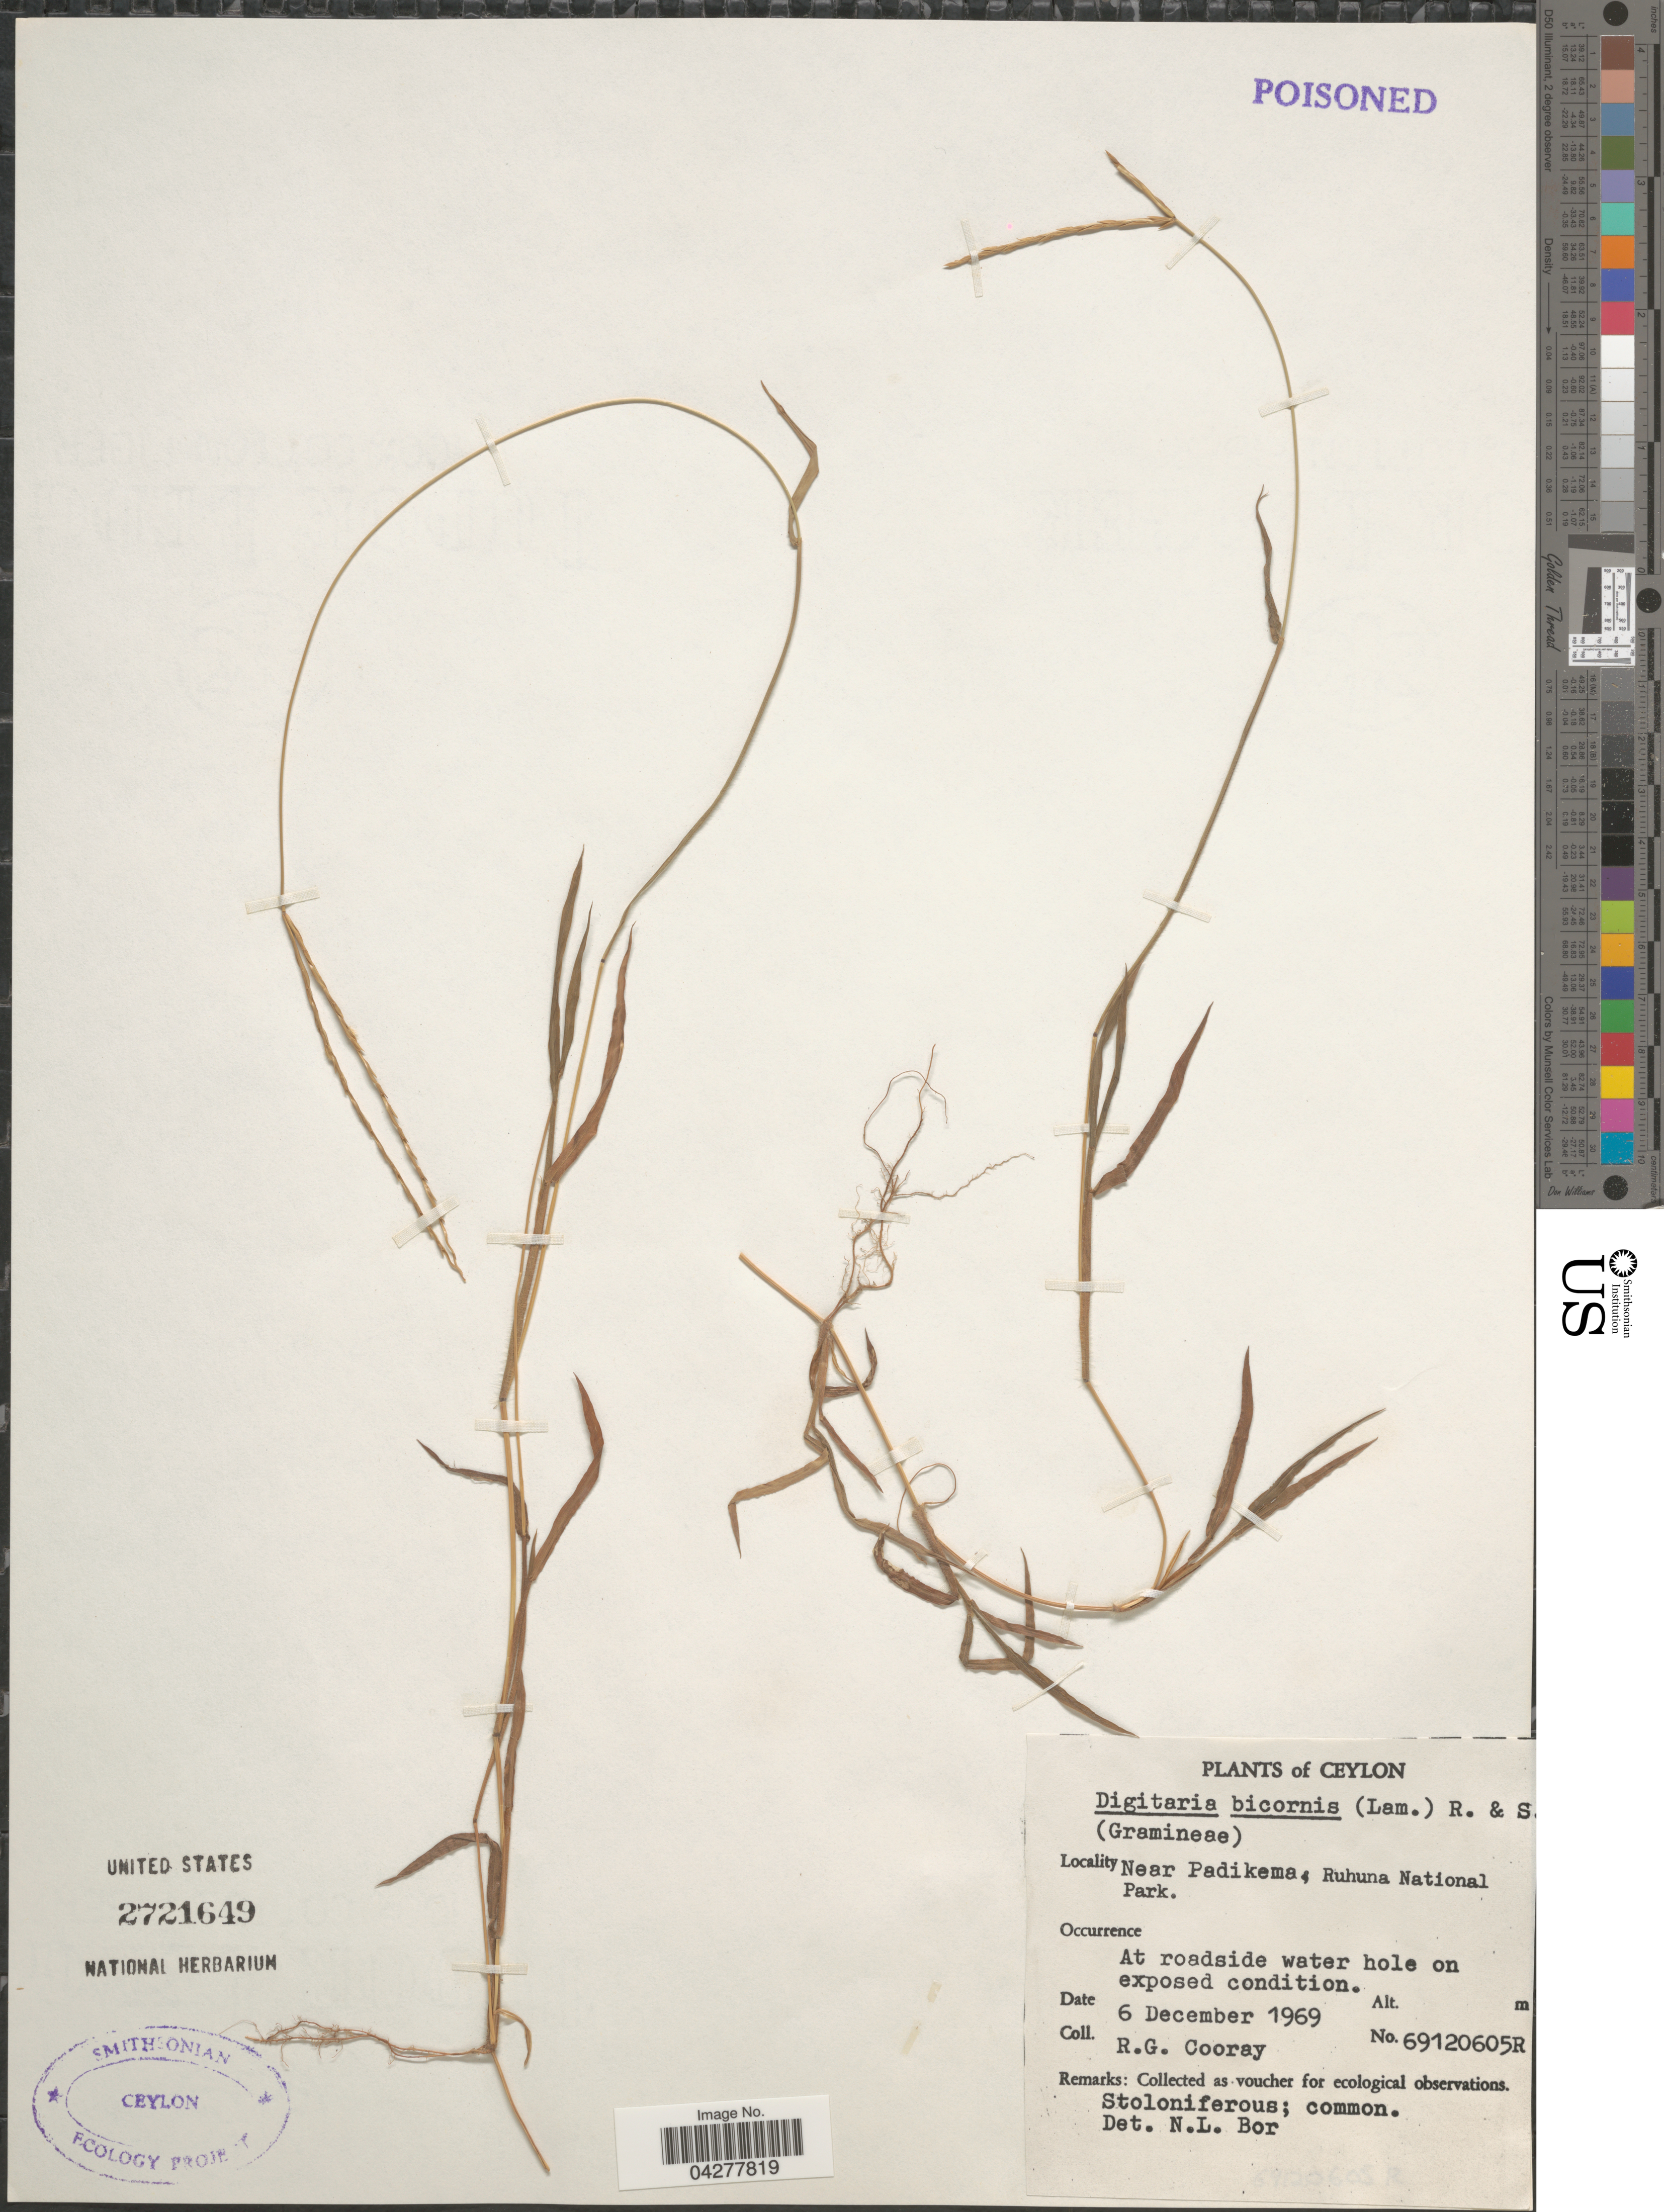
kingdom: Plantae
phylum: Tracheophyta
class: Liliopsida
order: Poales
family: Poaceae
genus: Digitaria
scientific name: Digitaria bicornis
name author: (Lam.) Roem. & Schult.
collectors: R. Cooray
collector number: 69120605R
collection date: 1969-12-06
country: Sri Lanka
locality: Ceylon. Near Padikema, Ruhuna National Park.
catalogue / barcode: US 2721649